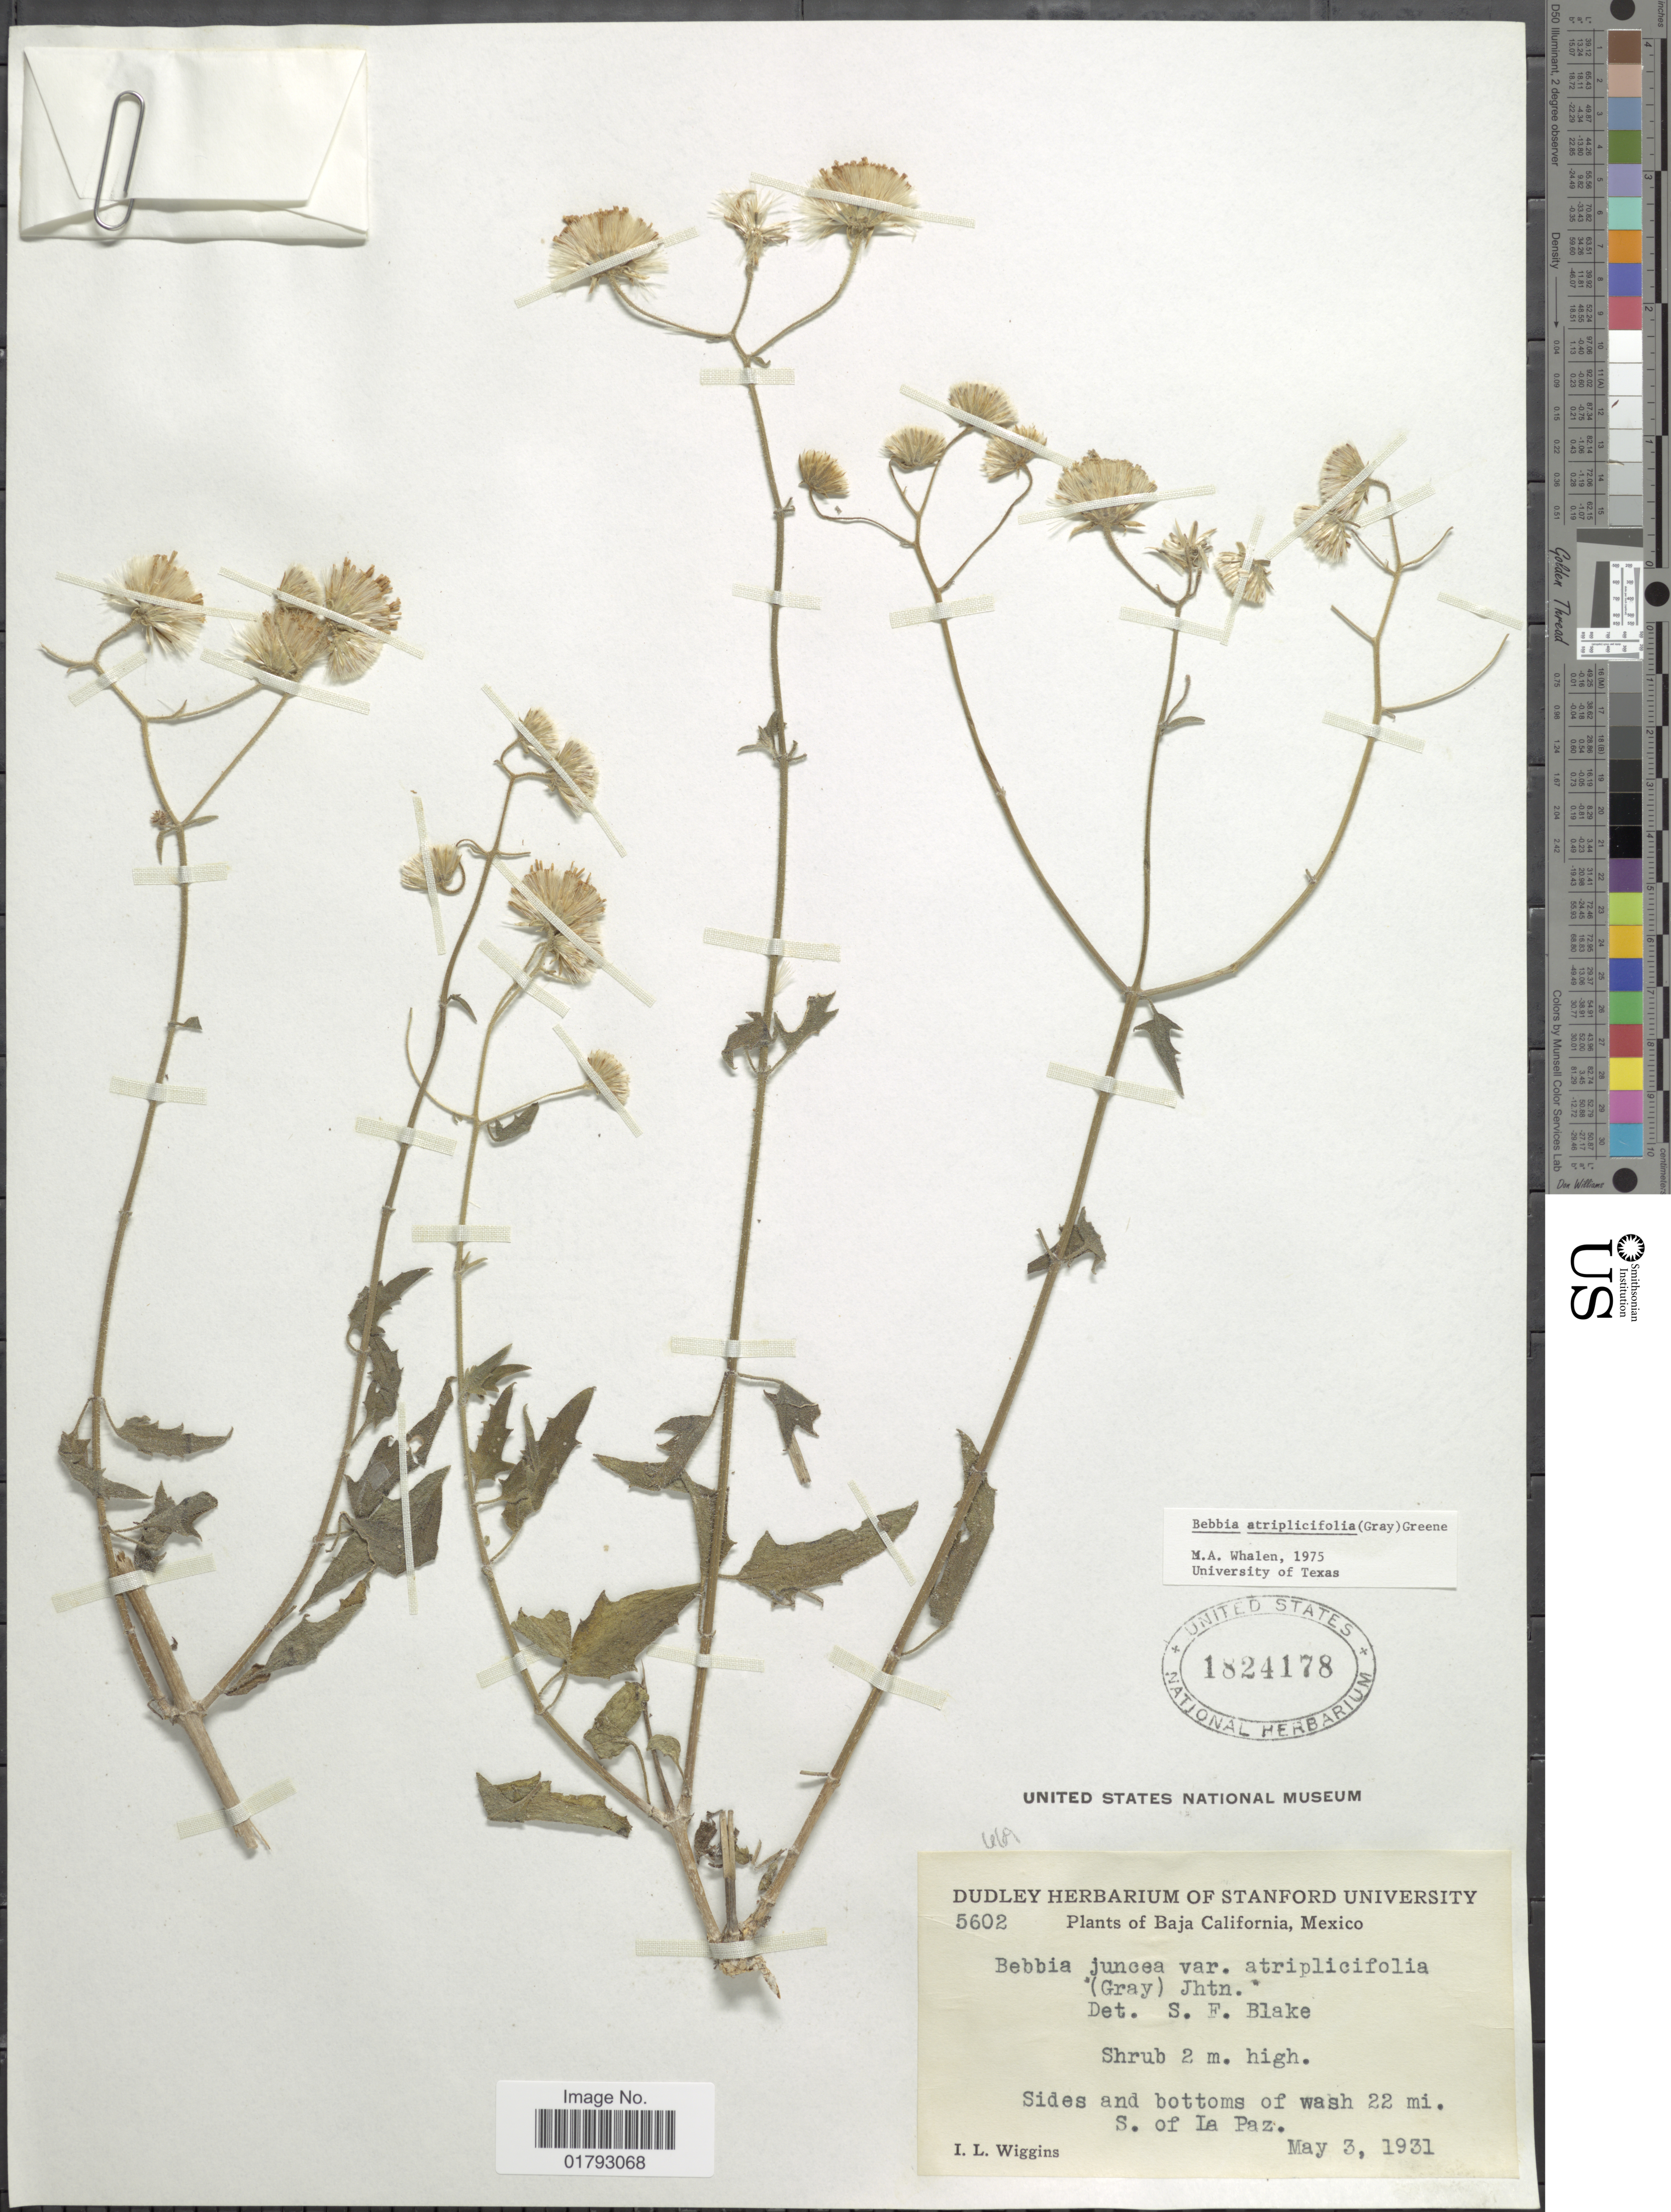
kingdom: Plantae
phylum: Tracheophyta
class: Magnoliopsida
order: Asterales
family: Asteraceae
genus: Bebbia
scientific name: Bebbia atriplicifolia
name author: (A. Gray) Greene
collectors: I. L. Wiggins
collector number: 5602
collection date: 1931-05-03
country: Mexico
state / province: Baja California Sur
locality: Baja of California, Mexico. Sides and bottoms of wash 22 mi. S. of La Paz.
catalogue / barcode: US 1824178